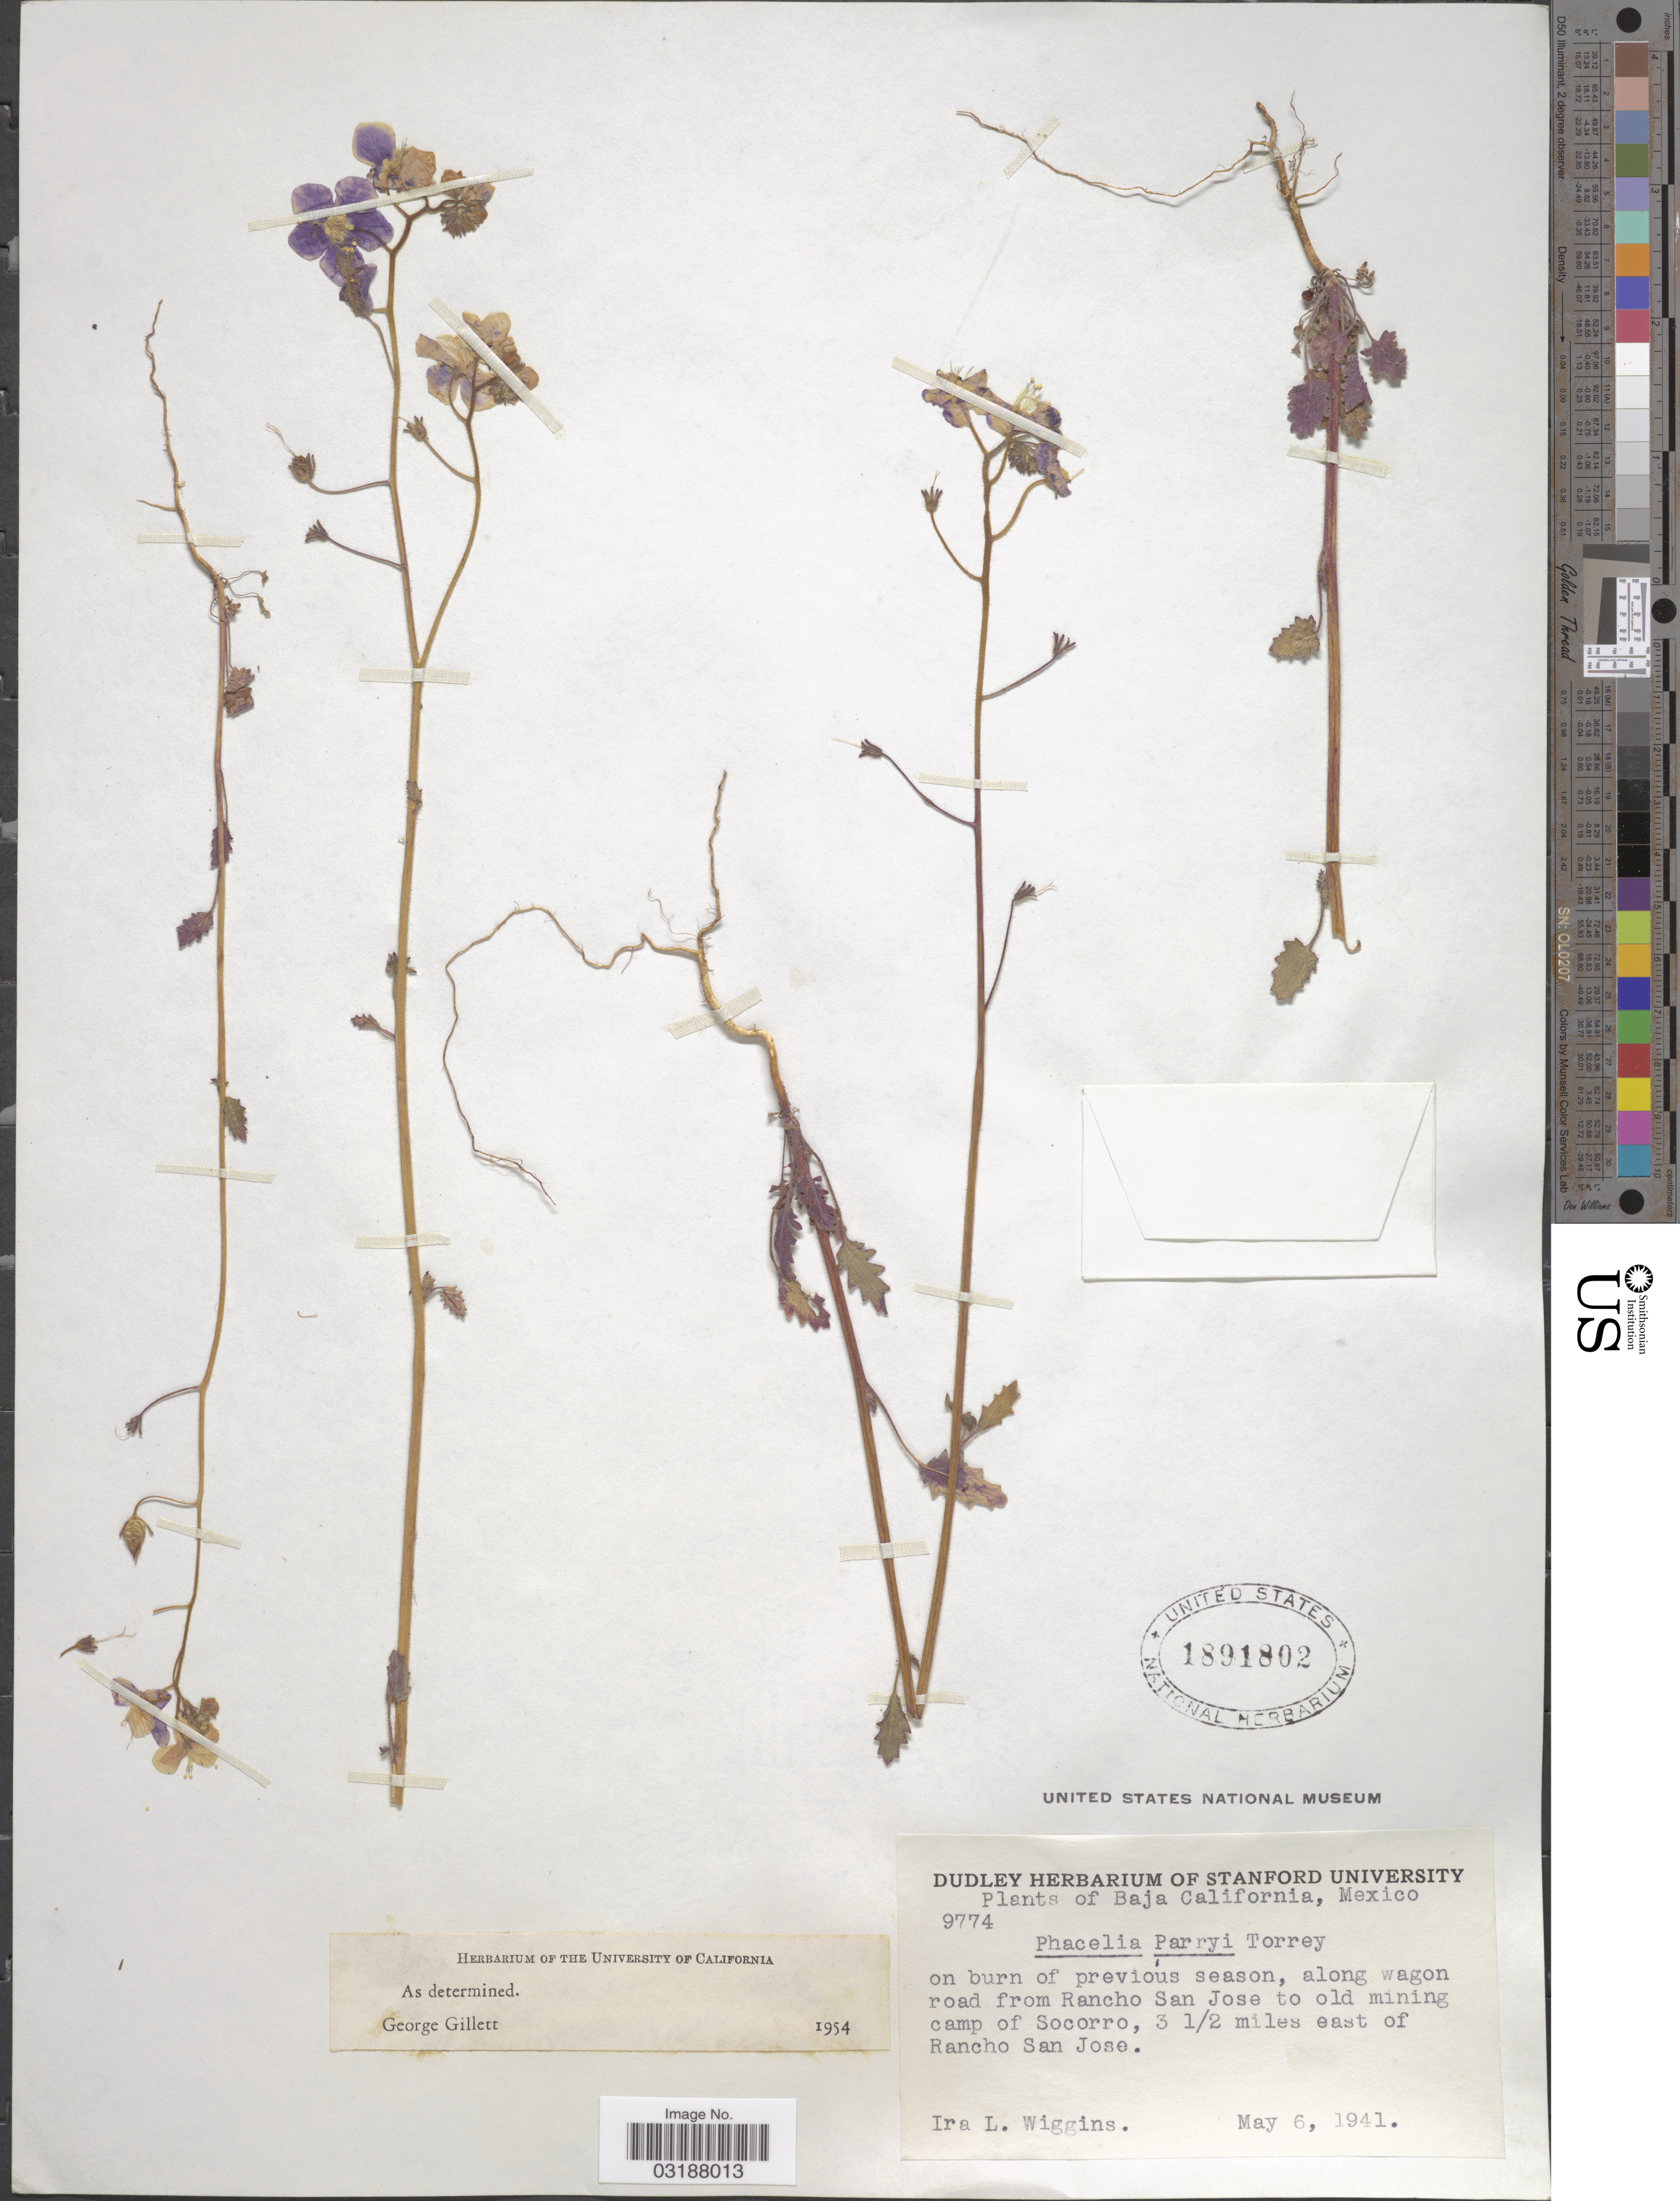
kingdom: Plantae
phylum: Tracheophyta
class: Magnoliopsida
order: Boraginales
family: Hydrophyllaceae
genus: Phacelia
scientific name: Phacelia parryi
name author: Torr. in Emory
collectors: I. L. Wiggins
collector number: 9774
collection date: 1941-05-06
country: Mexico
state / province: Baja California Norte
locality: On burn of previous season, along wagon road from Rancho San Jose to old mining camp of Socorro, 3½ miles east of Rancho San Jose.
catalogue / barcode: US 1891802